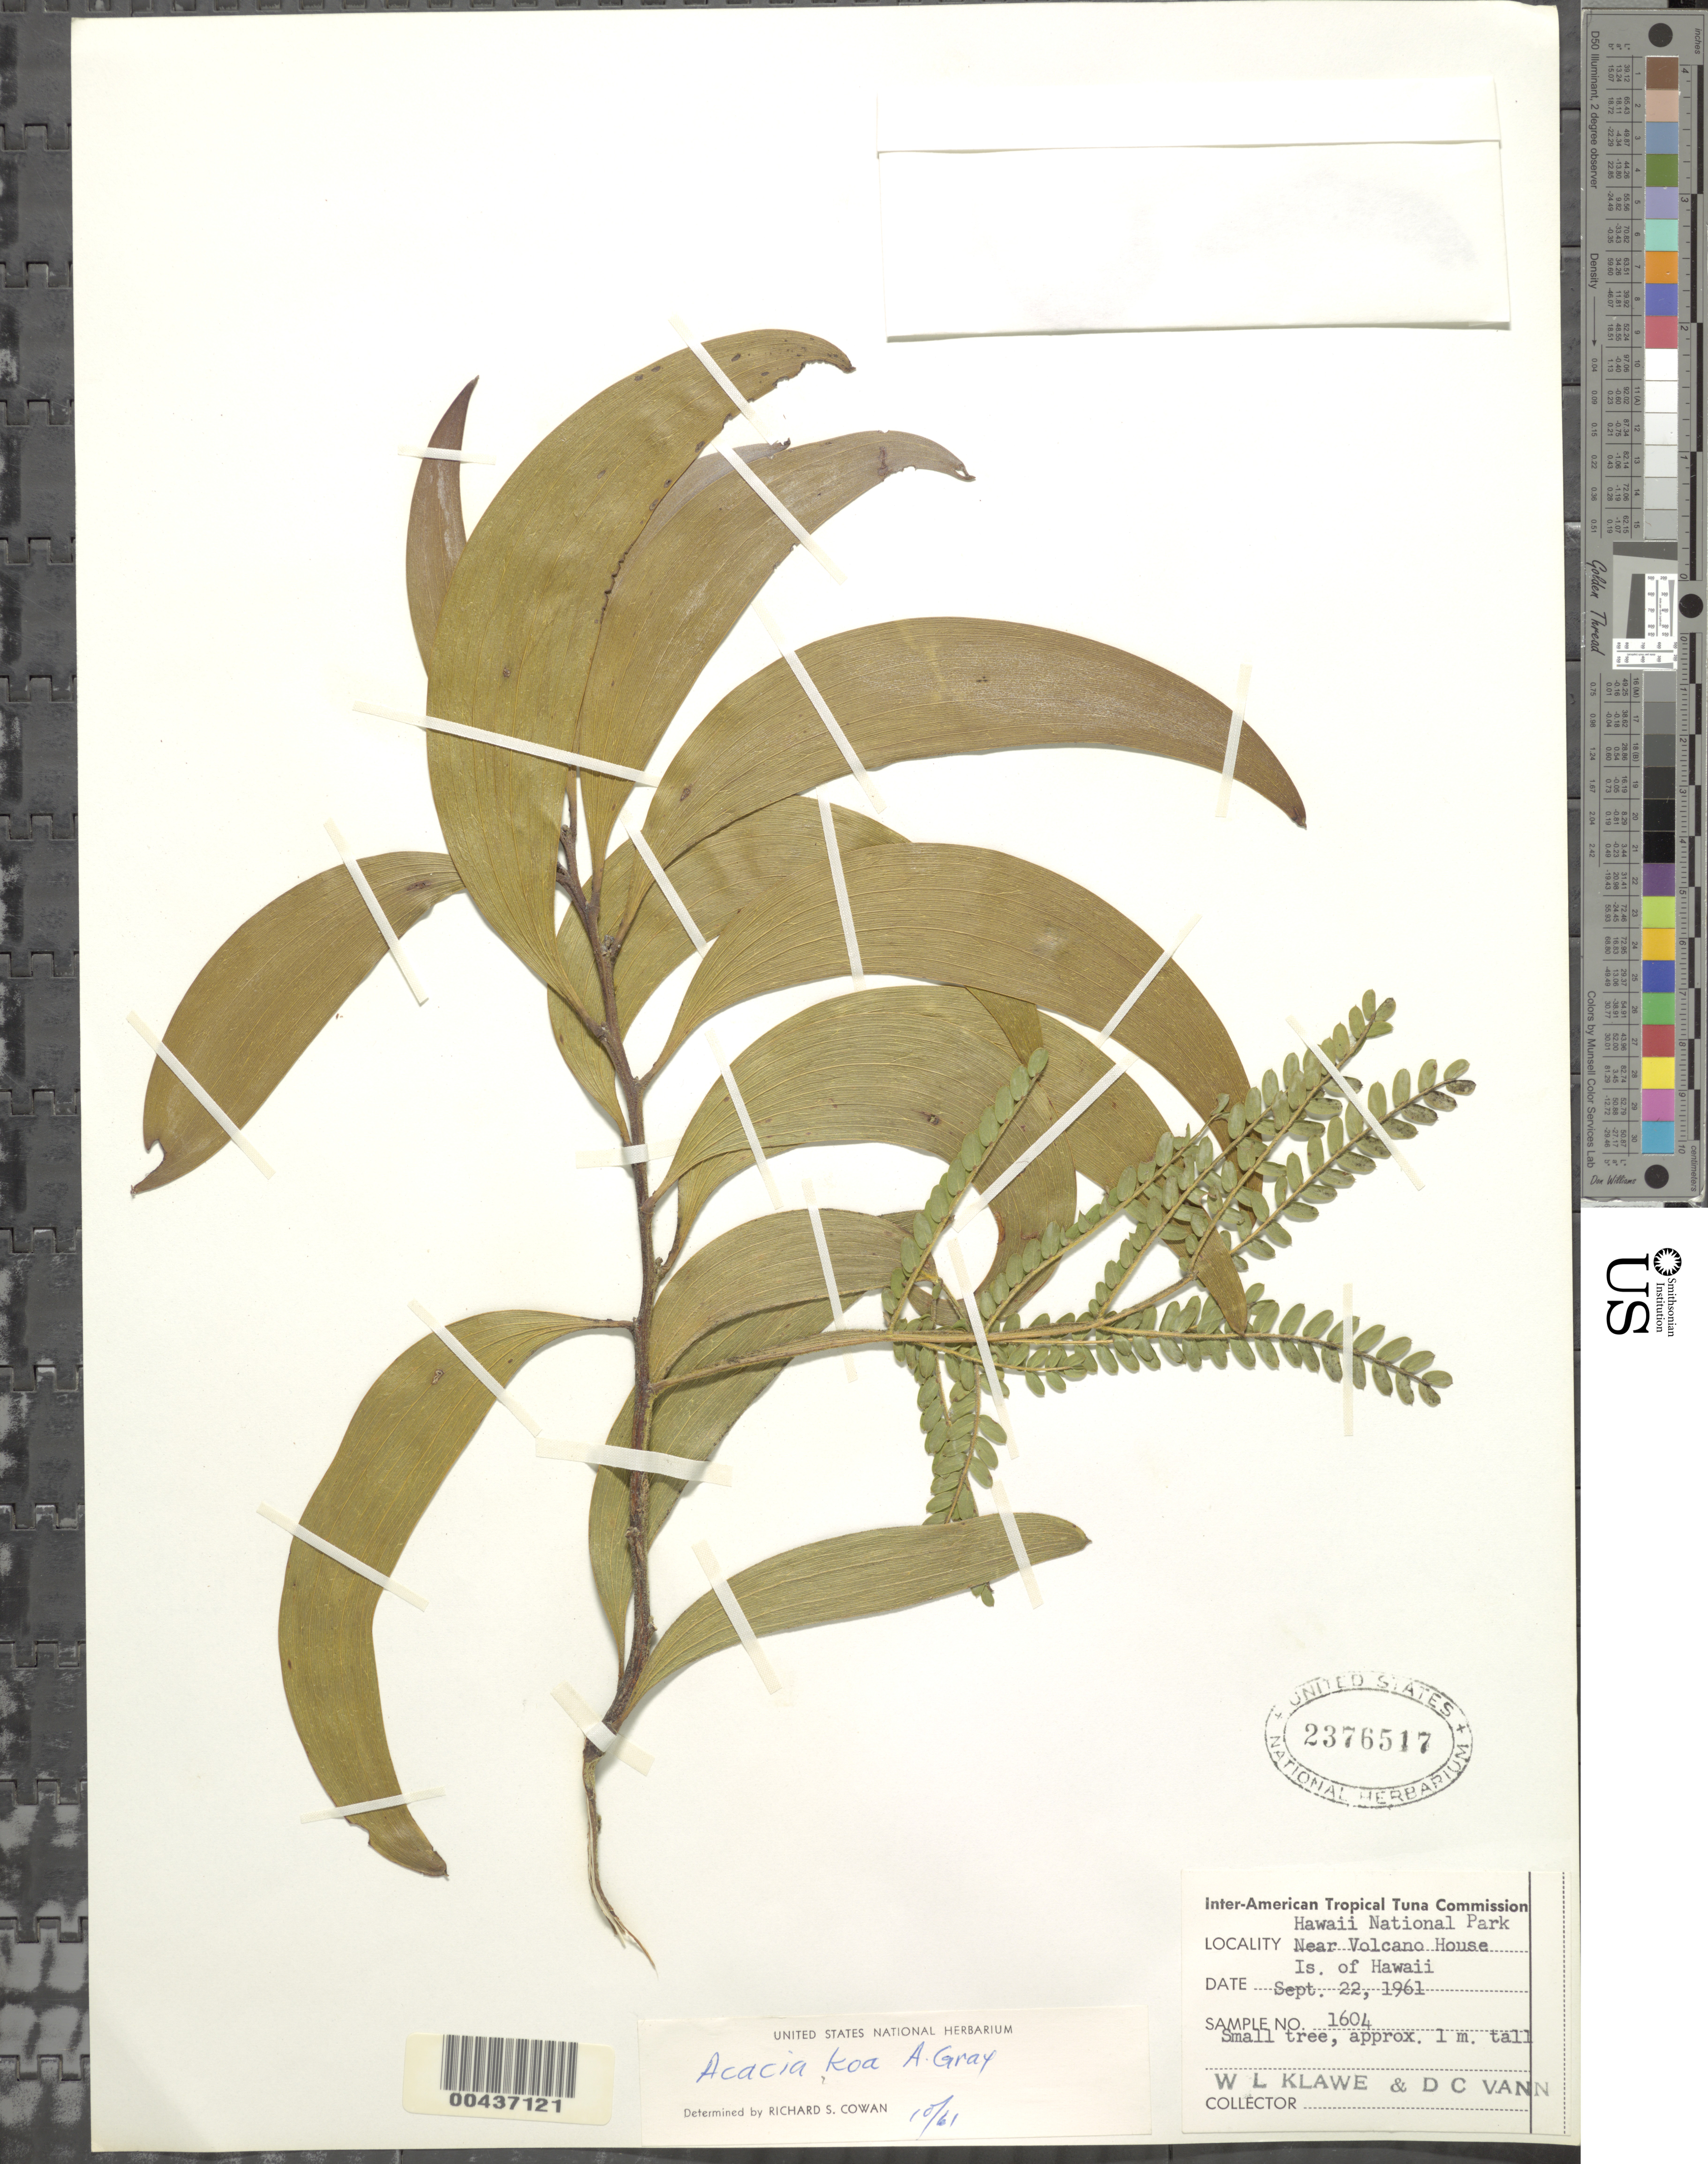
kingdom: Plantae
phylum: Tracheophyta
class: Magnoliopsida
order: Fabales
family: Fabaceae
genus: Acacia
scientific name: Acacia koa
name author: A. Gray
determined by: Cowan, R. S.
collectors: W. Klawe & D. Vann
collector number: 1604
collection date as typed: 22 Sep 1961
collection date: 1961-09-22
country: United States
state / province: Hawaii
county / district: Hawaii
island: Hawaii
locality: Hawaii National Park. Near Volcano House.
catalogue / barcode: US 2376517